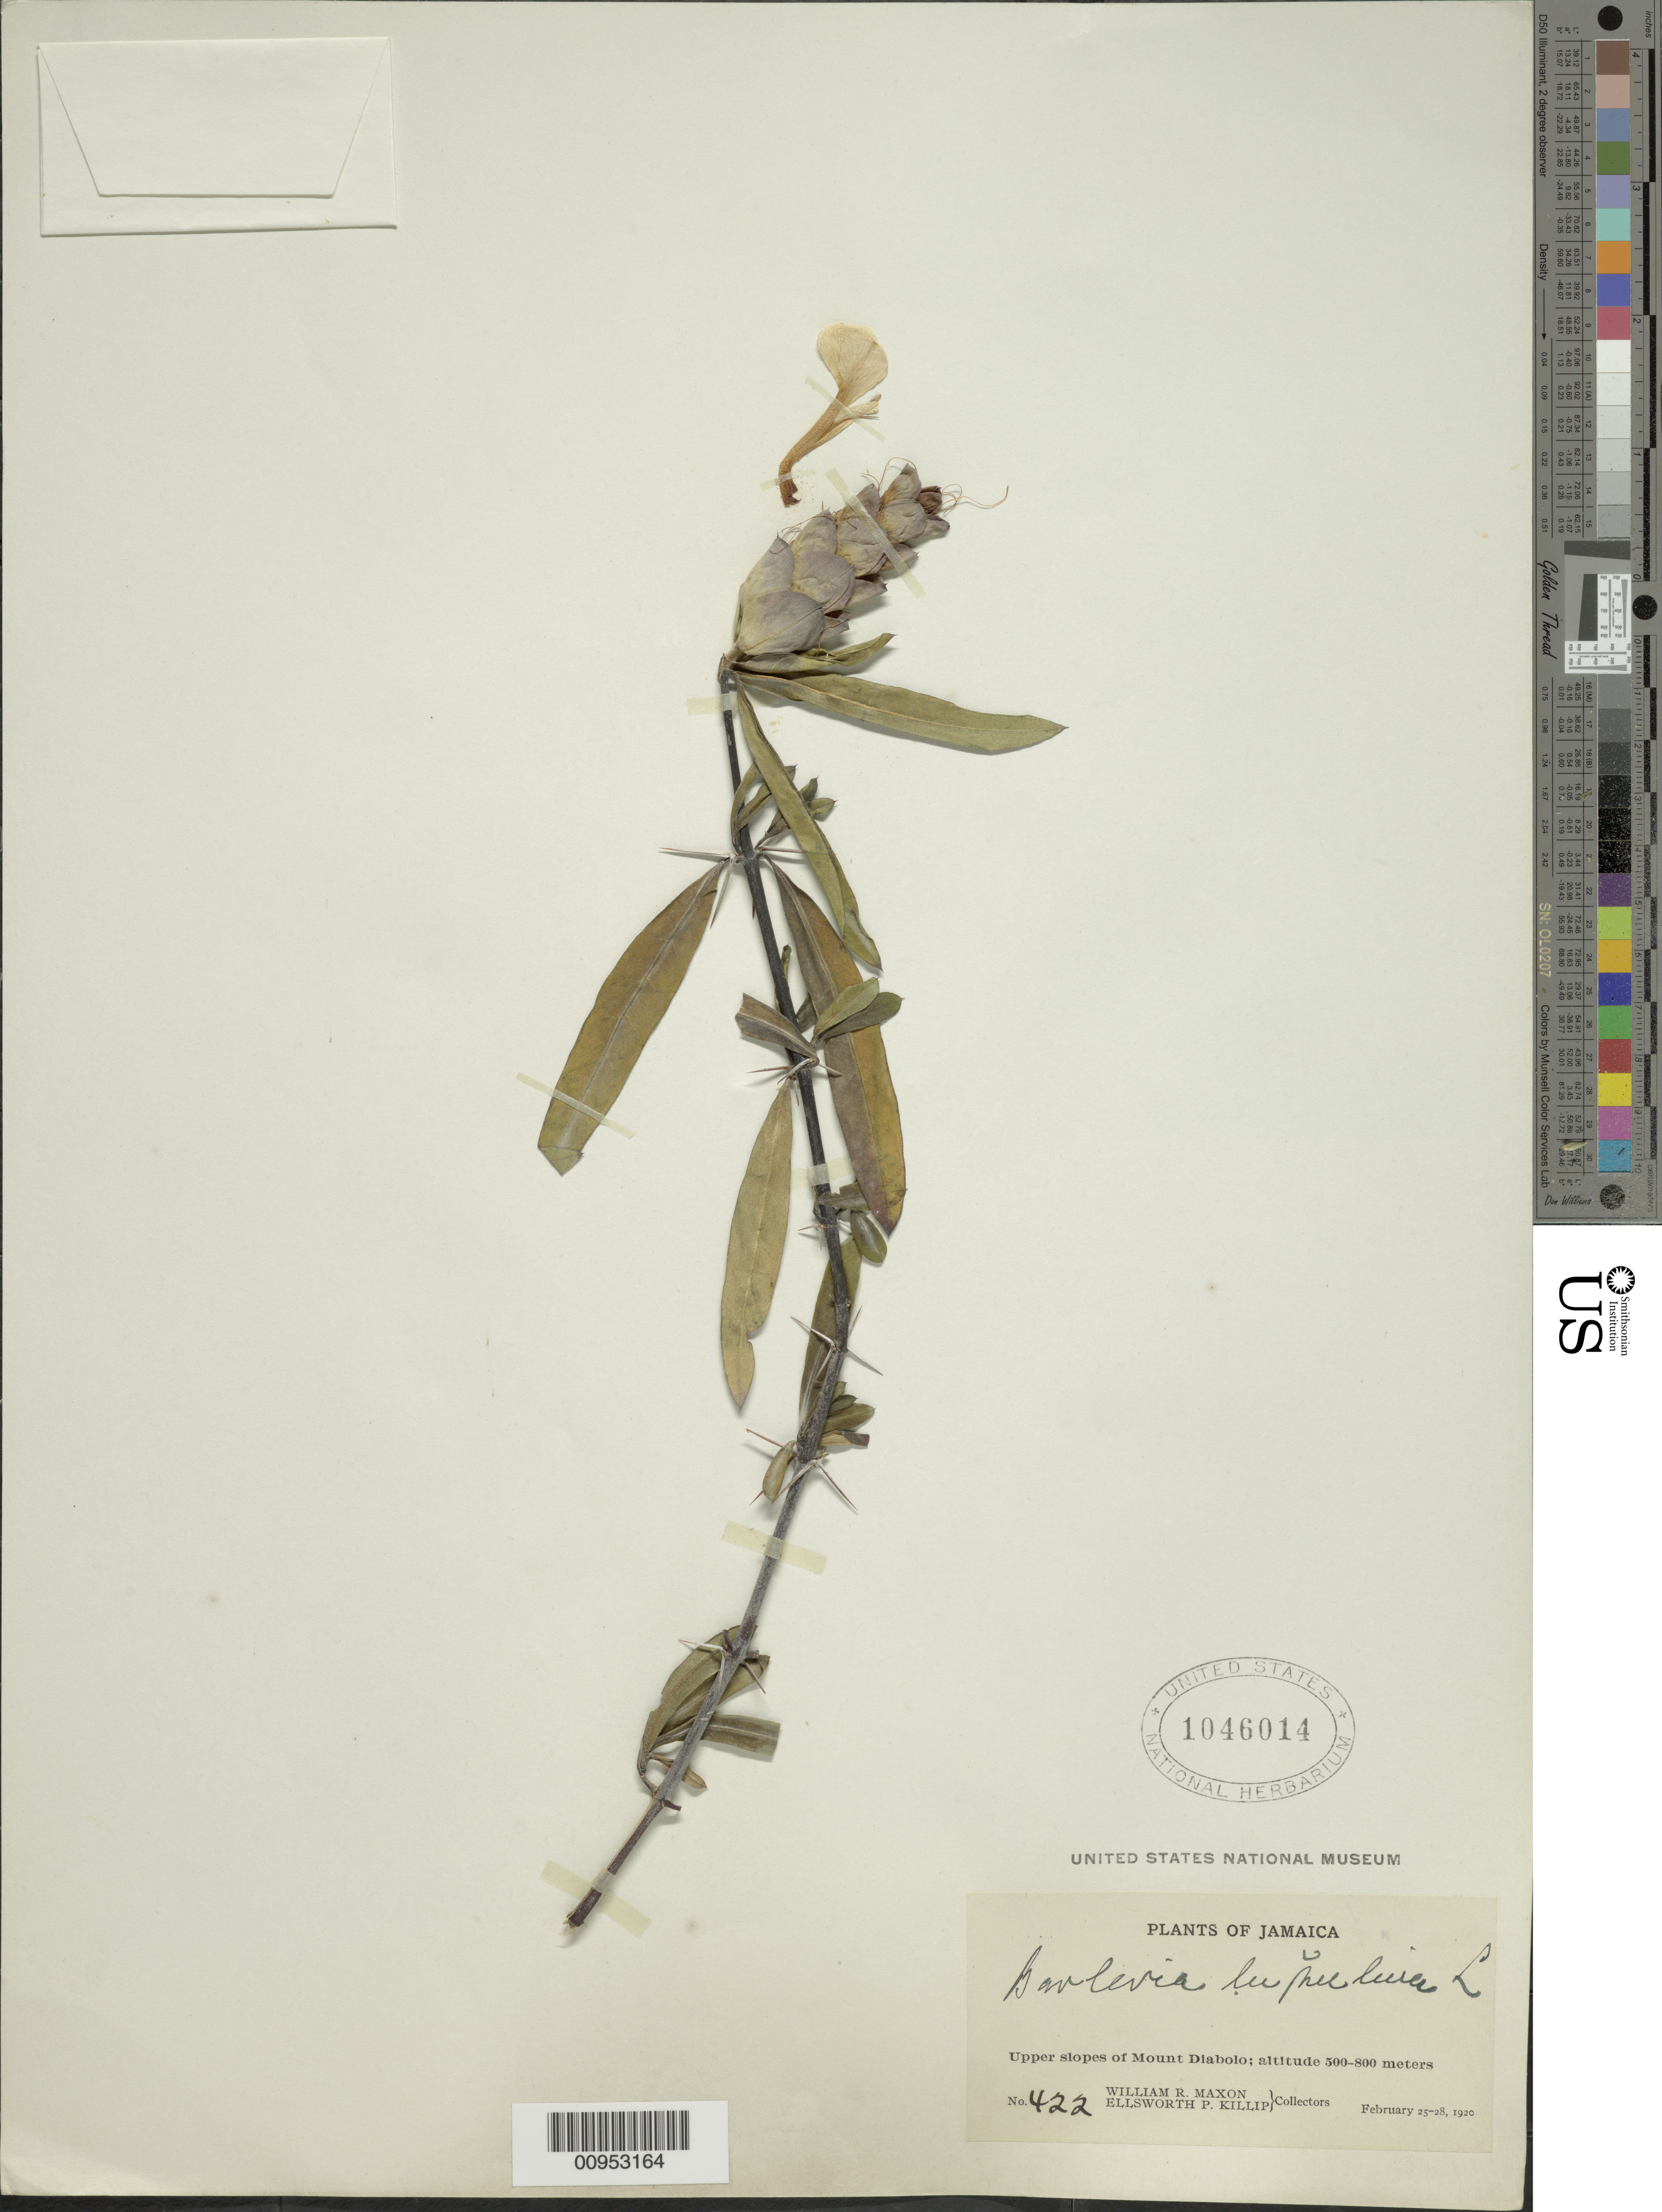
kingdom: Plantae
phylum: Tracheophyta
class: Magnoliopsida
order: Lamiales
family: Acanthaceae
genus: Barleria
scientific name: Barleria lupulina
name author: Lindl.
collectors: W. R. Maxon & E. P. Killip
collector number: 422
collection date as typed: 25 Feb 1920 to 28 Feb 1920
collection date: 1920-02-25/1920-02-28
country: Jamaica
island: Jamaica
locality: Mount Diabolo, upper slopes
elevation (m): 500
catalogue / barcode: US 1046014